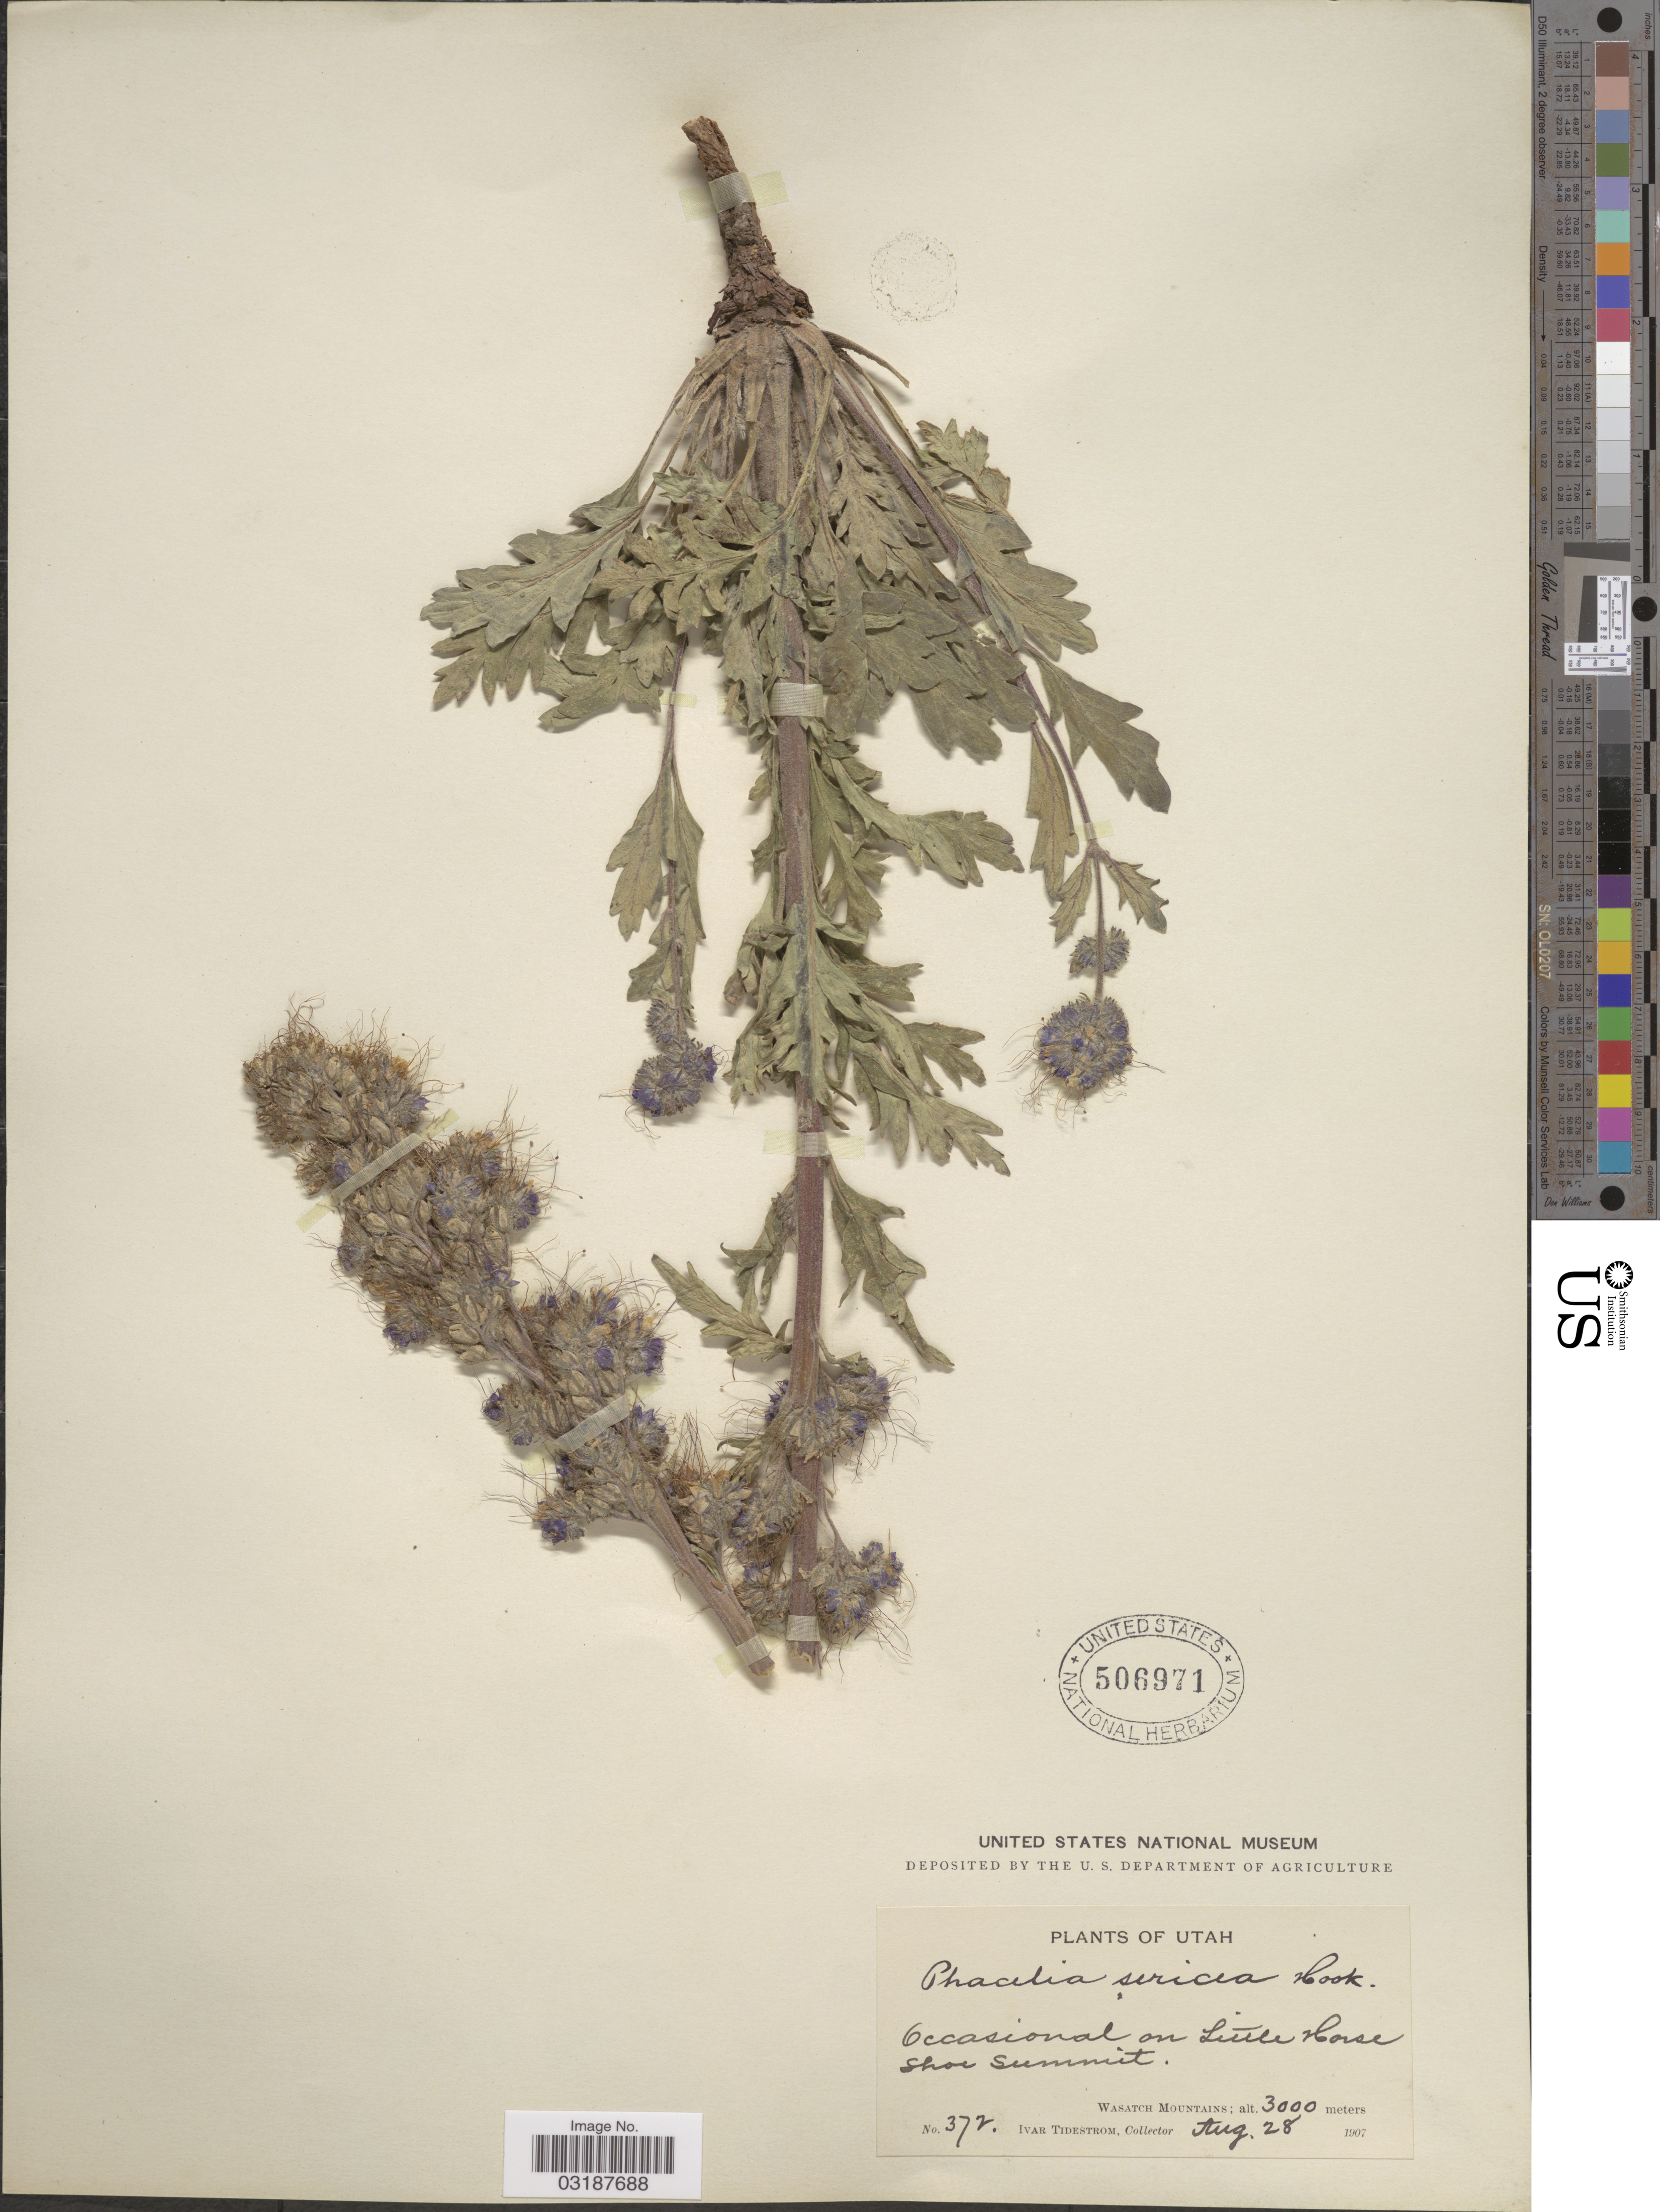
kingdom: Plantae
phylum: Tracheophyta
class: Magnoliopsida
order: Boraginales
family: Hydrophyllaceae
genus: Phacelia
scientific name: Phacelia sericea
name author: (Graham) A. Gray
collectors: I. F. Tidestrom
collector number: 372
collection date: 1907-08-28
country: United States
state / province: Utah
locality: Occasional on Little Horse Shoe Summit, Wasatch Mountains.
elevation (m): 3000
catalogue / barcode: US 506971